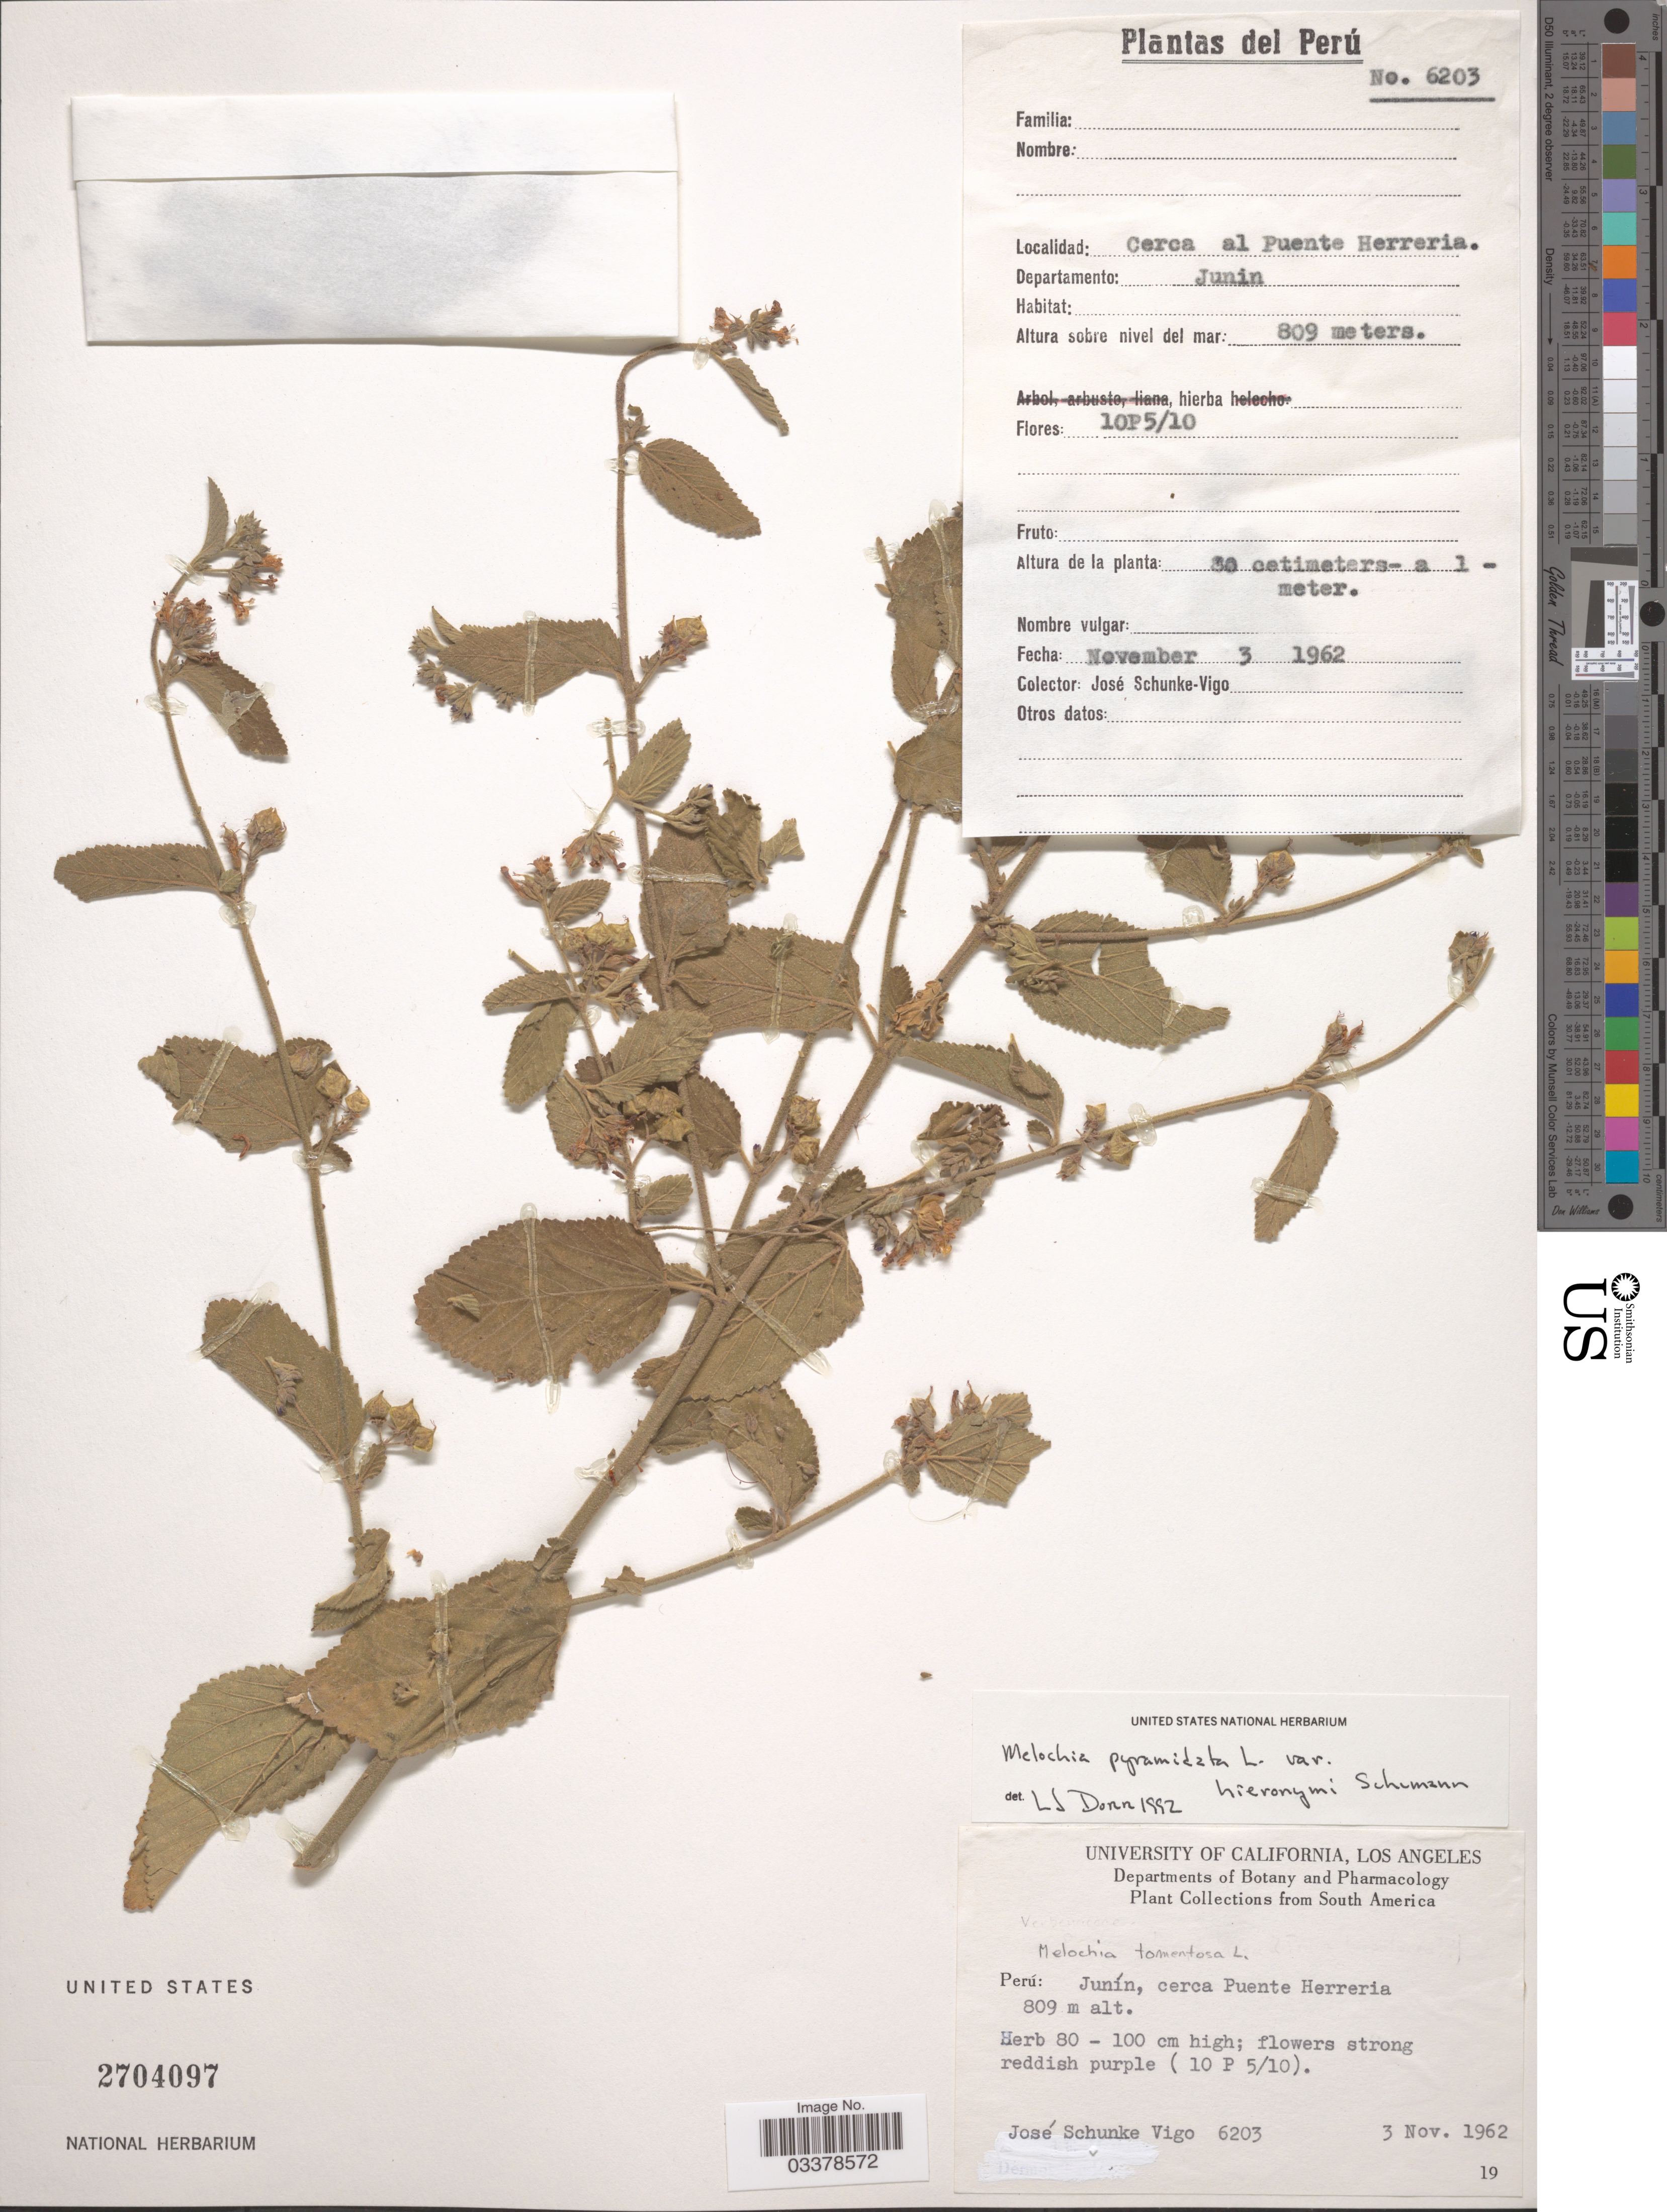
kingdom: Plantae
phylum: Tracheophyta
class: Magnoliopsida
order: Malvales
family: Malvaceae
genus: Melochia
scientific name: Melochia pyramidata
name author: L.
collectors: J. Schunke Vigo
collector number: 6203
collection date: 1962-11-03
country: Peru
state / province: Junín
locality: Cerca Puente Herreria.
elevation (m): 809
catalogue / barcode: US 2704097